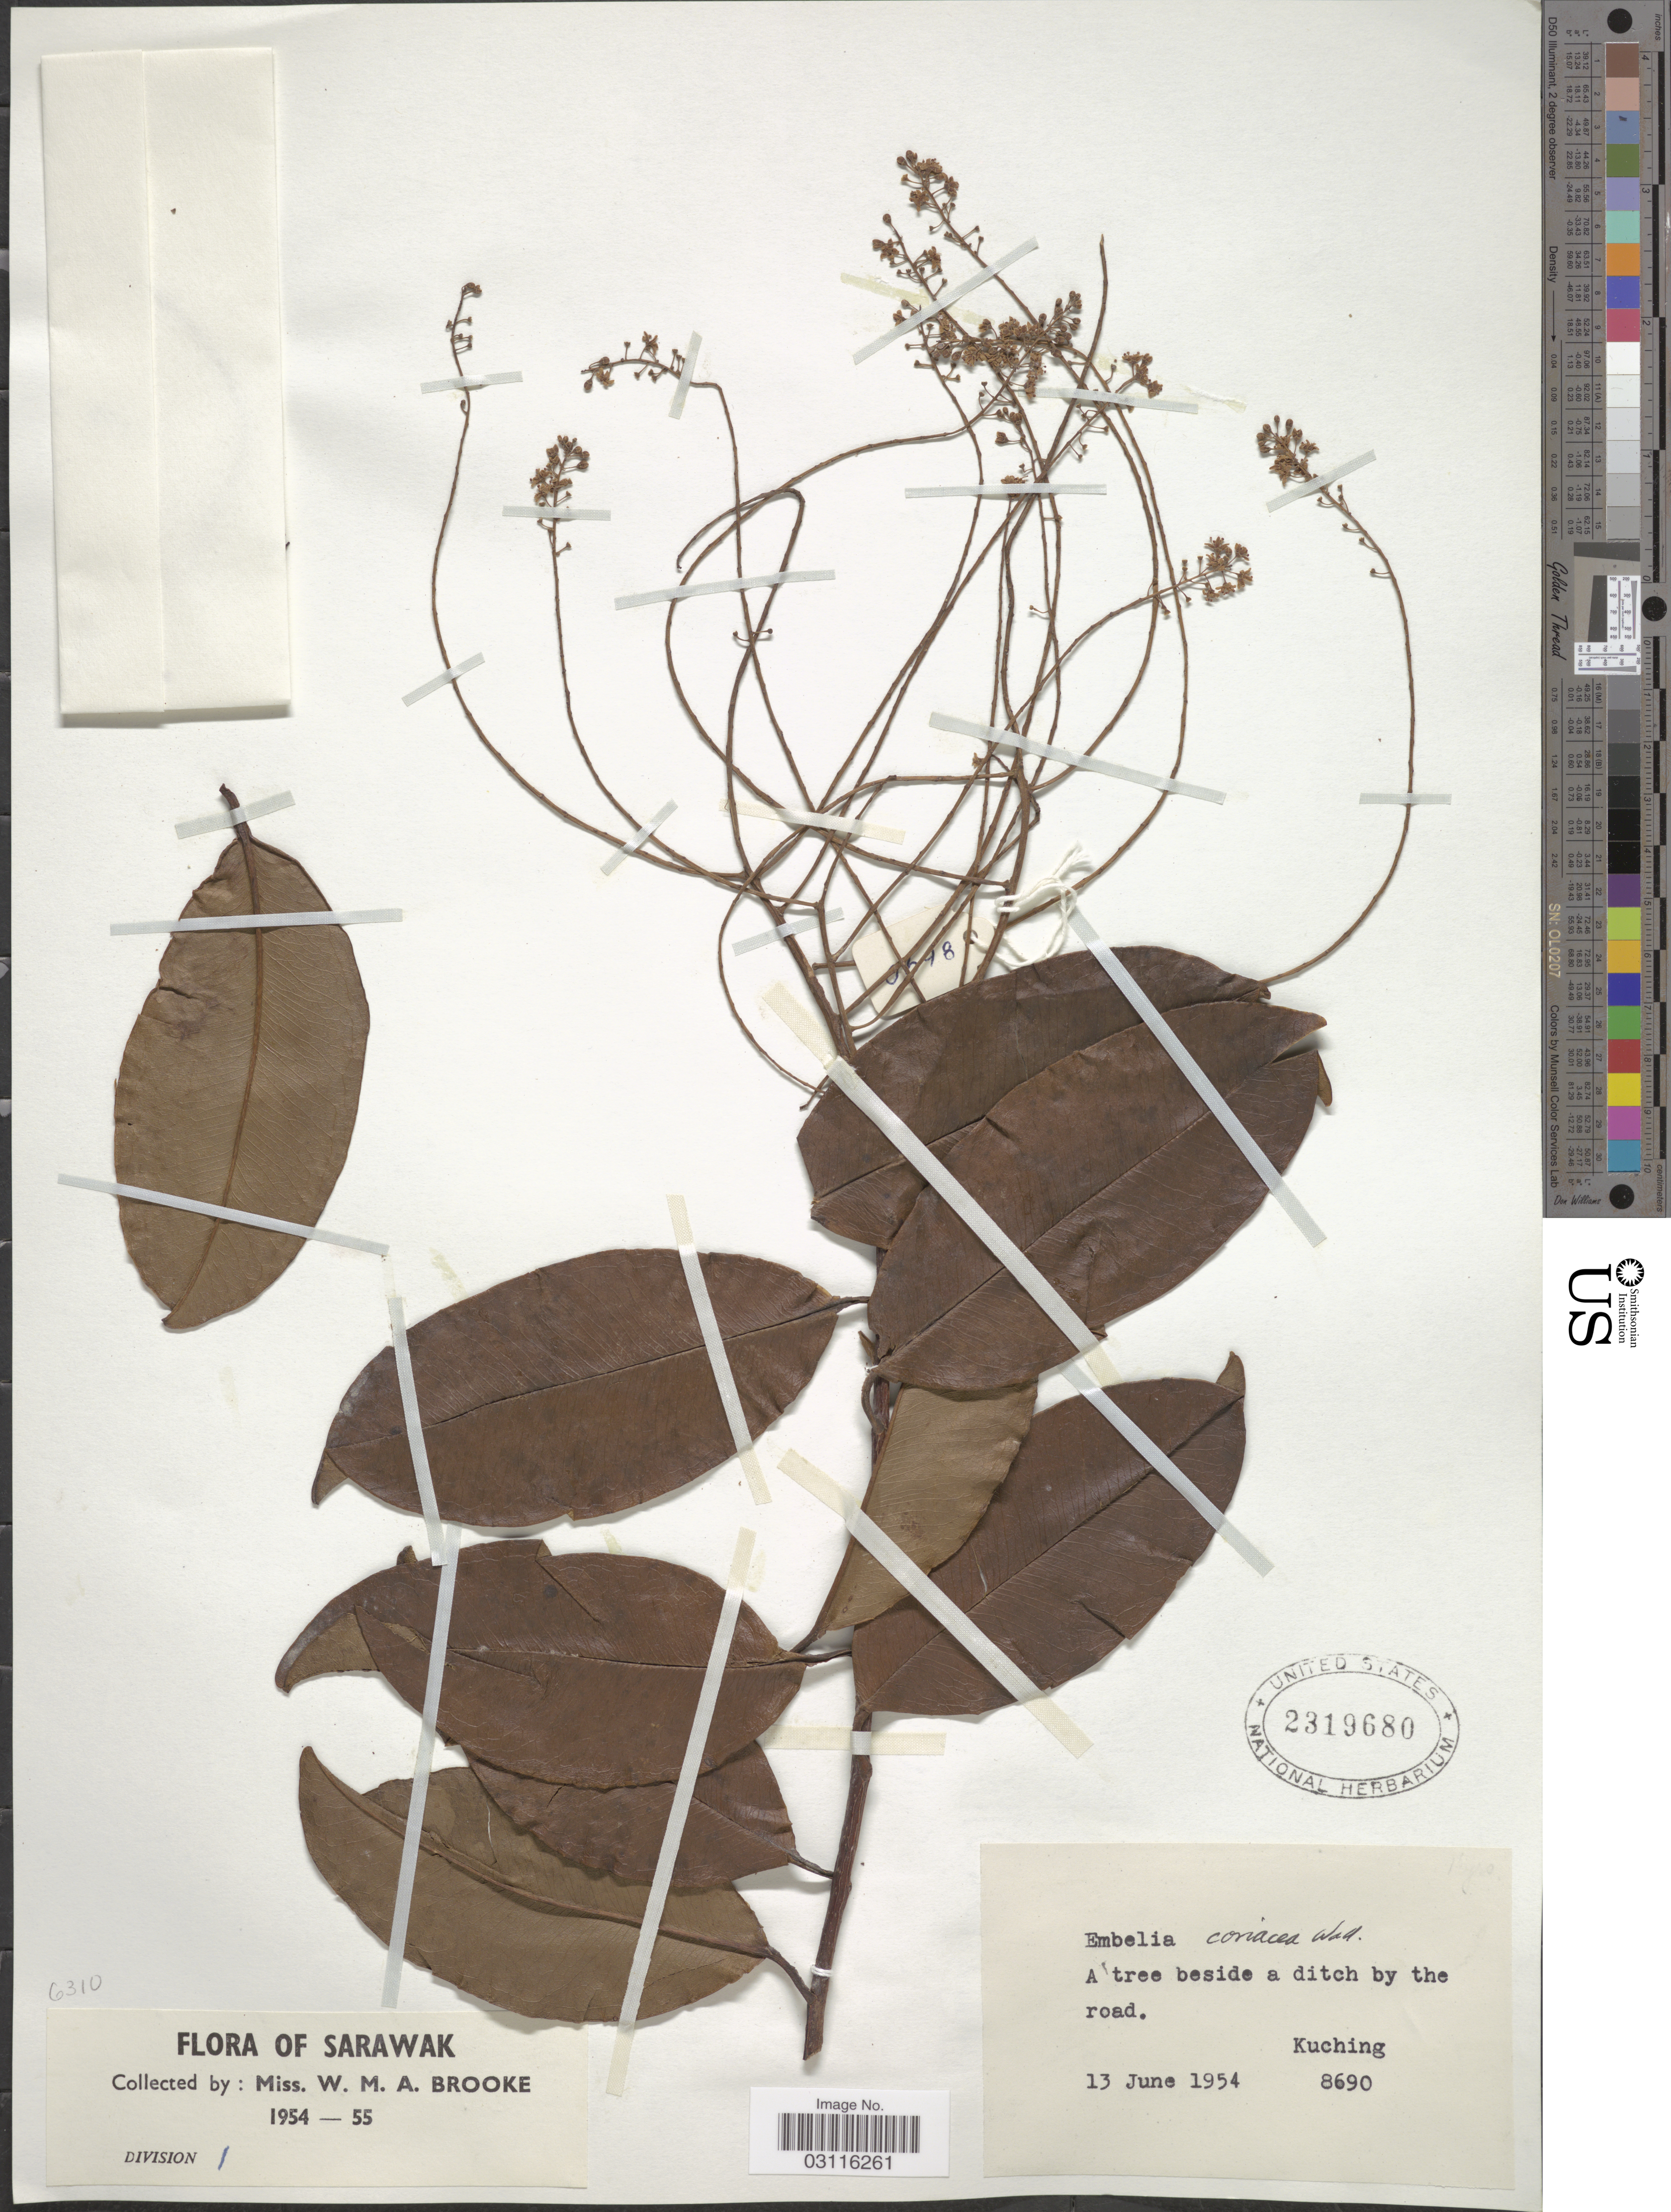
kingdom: Plantae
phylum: Tracheophyta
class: Magnoliopsida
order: Ericales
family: Primulaceae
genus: Embelia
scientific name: Embelia sp.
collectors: W. Brooke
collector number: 8690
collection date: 1954-06-13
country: Malaysia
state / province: Sarawak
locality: Division I. Kuching.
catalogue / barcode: US 2319680